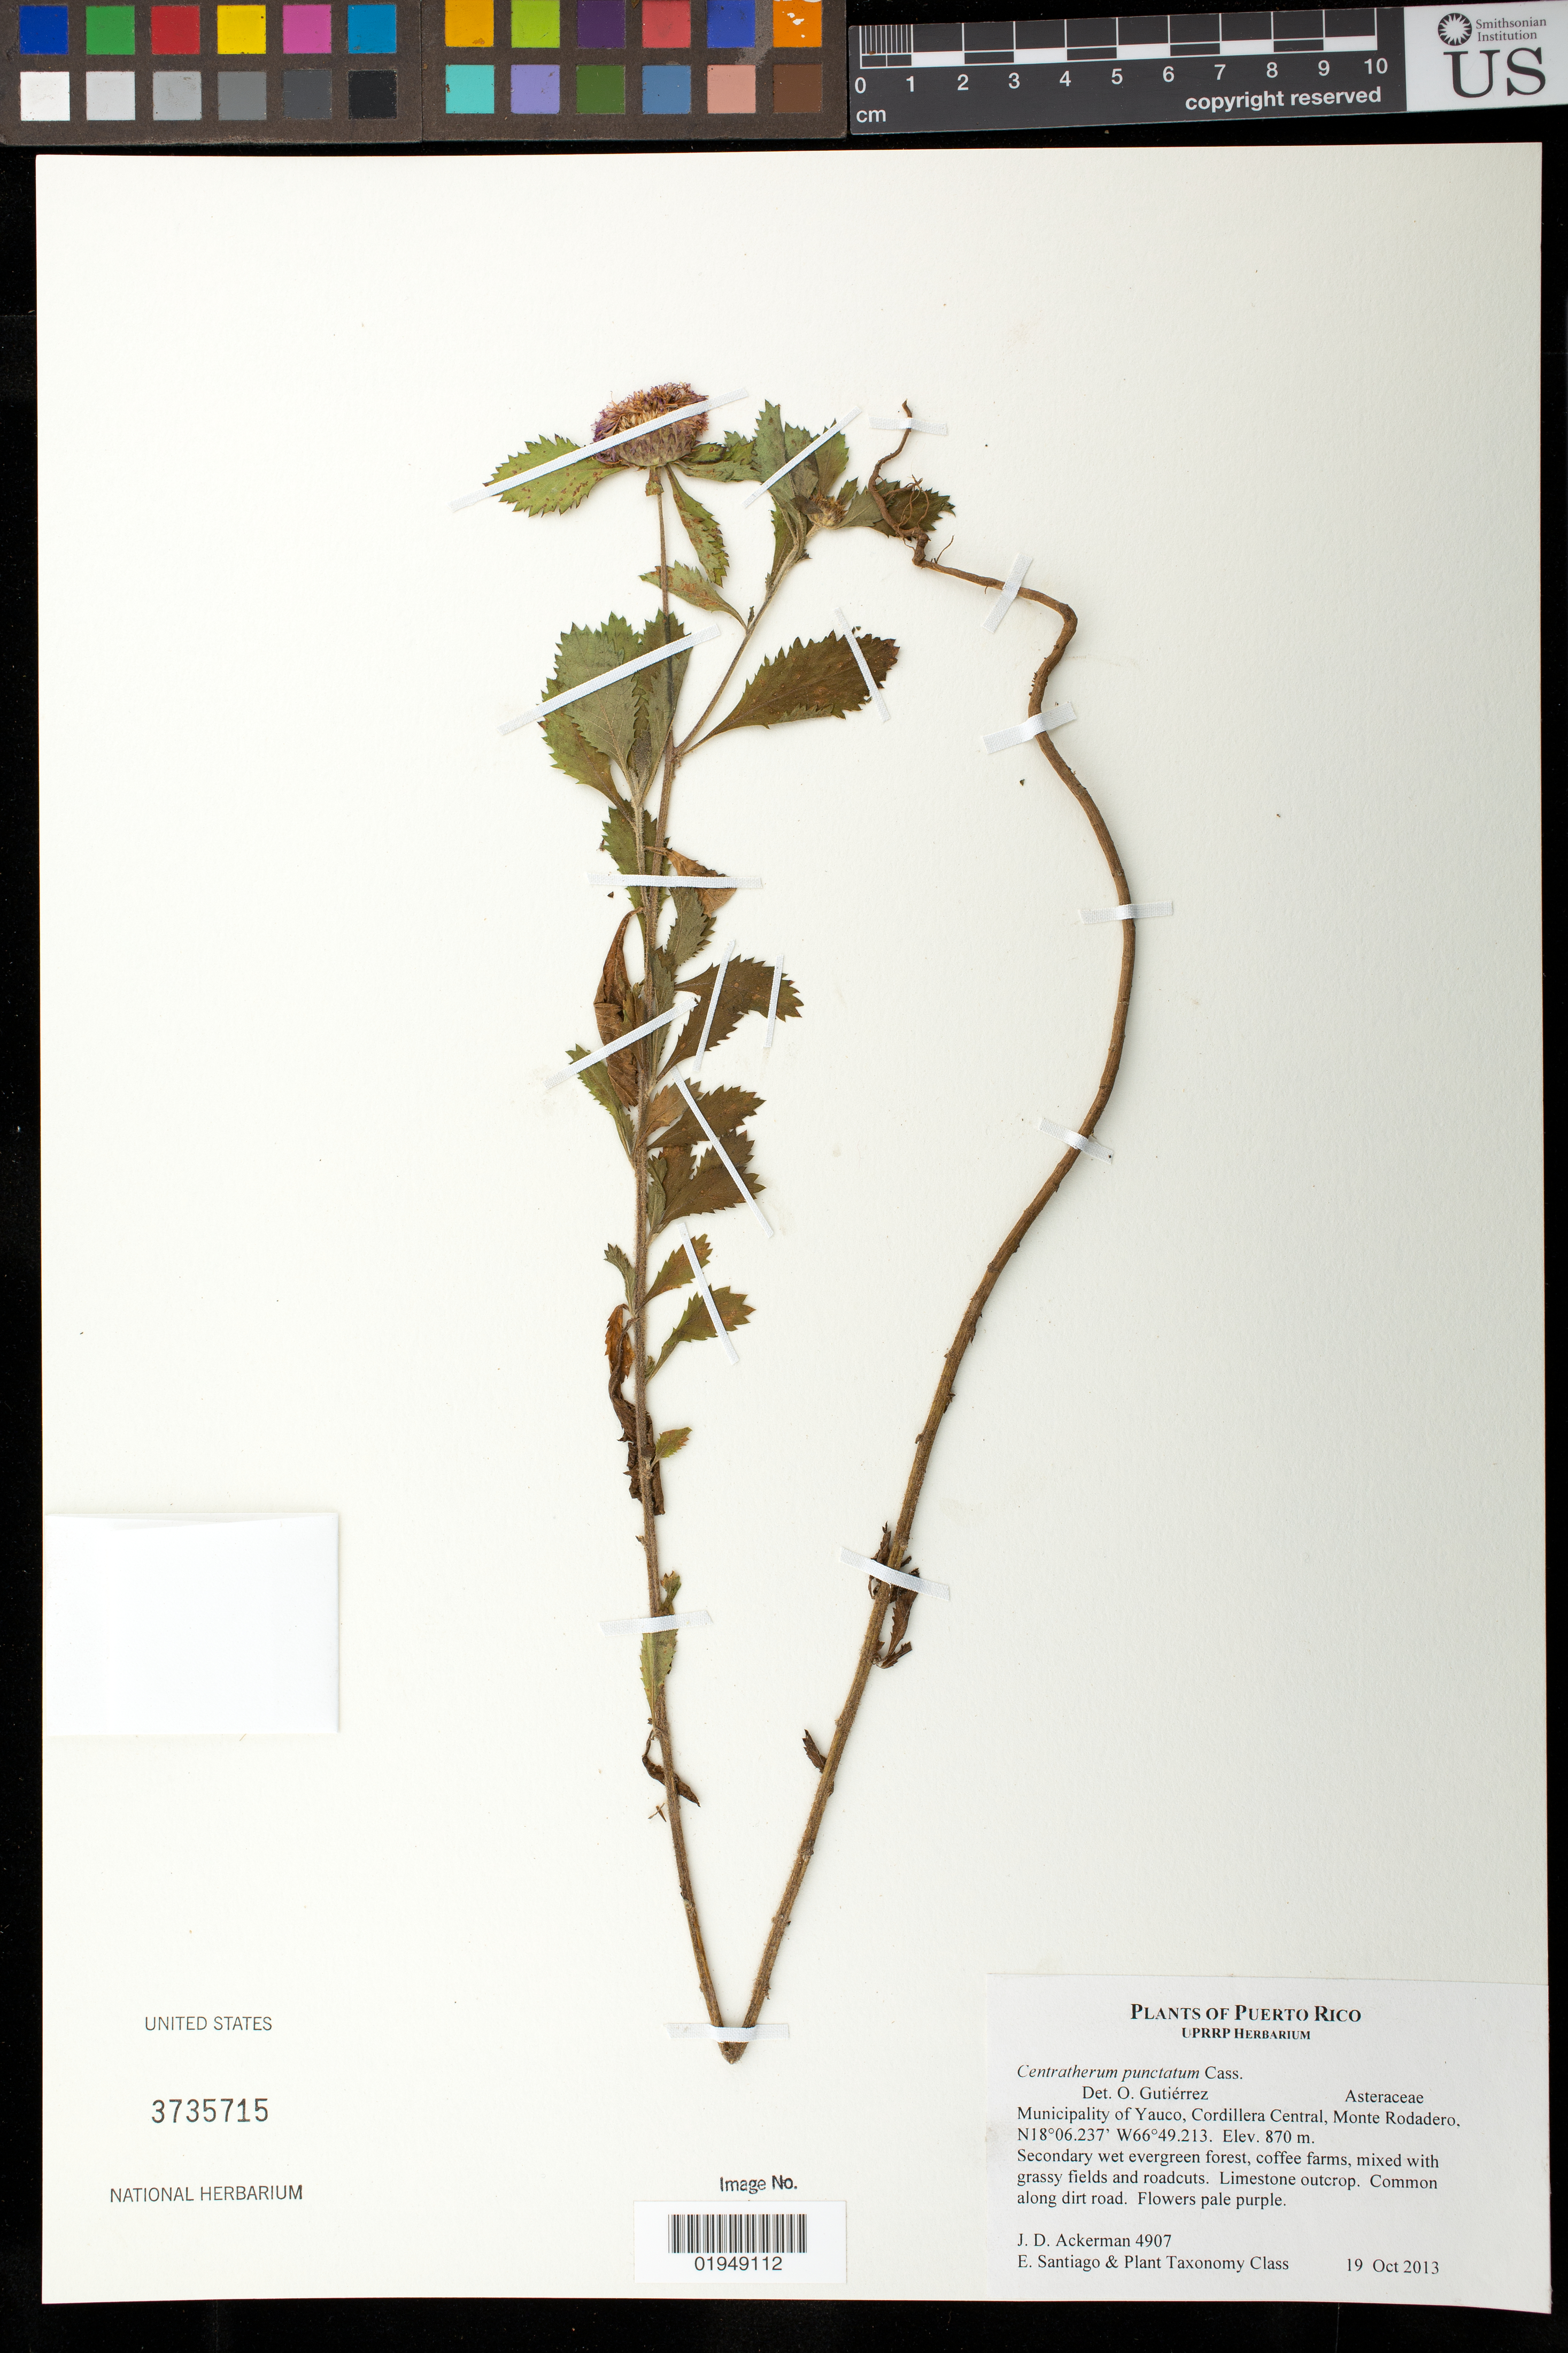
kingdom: Plantae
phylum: Tracheophyta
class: Magnoliopsida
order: Asterales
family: Asteraceae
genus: Centratherum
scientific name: Centratherum punctatum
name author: Cass.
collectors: E. Santiago, UPR Plant Taxonomy Class & J. D. Ackerman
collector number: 4907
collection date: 2013-10-19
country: Puerto Rico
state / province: Yauco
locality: Cordillera Central, Monte Rodadero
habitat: Secondary wet evergreen forest, coffee farms, mixed with grassy fields and roadcuts.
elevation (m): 870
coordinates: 18 06.237 N, 66 49.213 W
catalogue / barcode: US 3735715